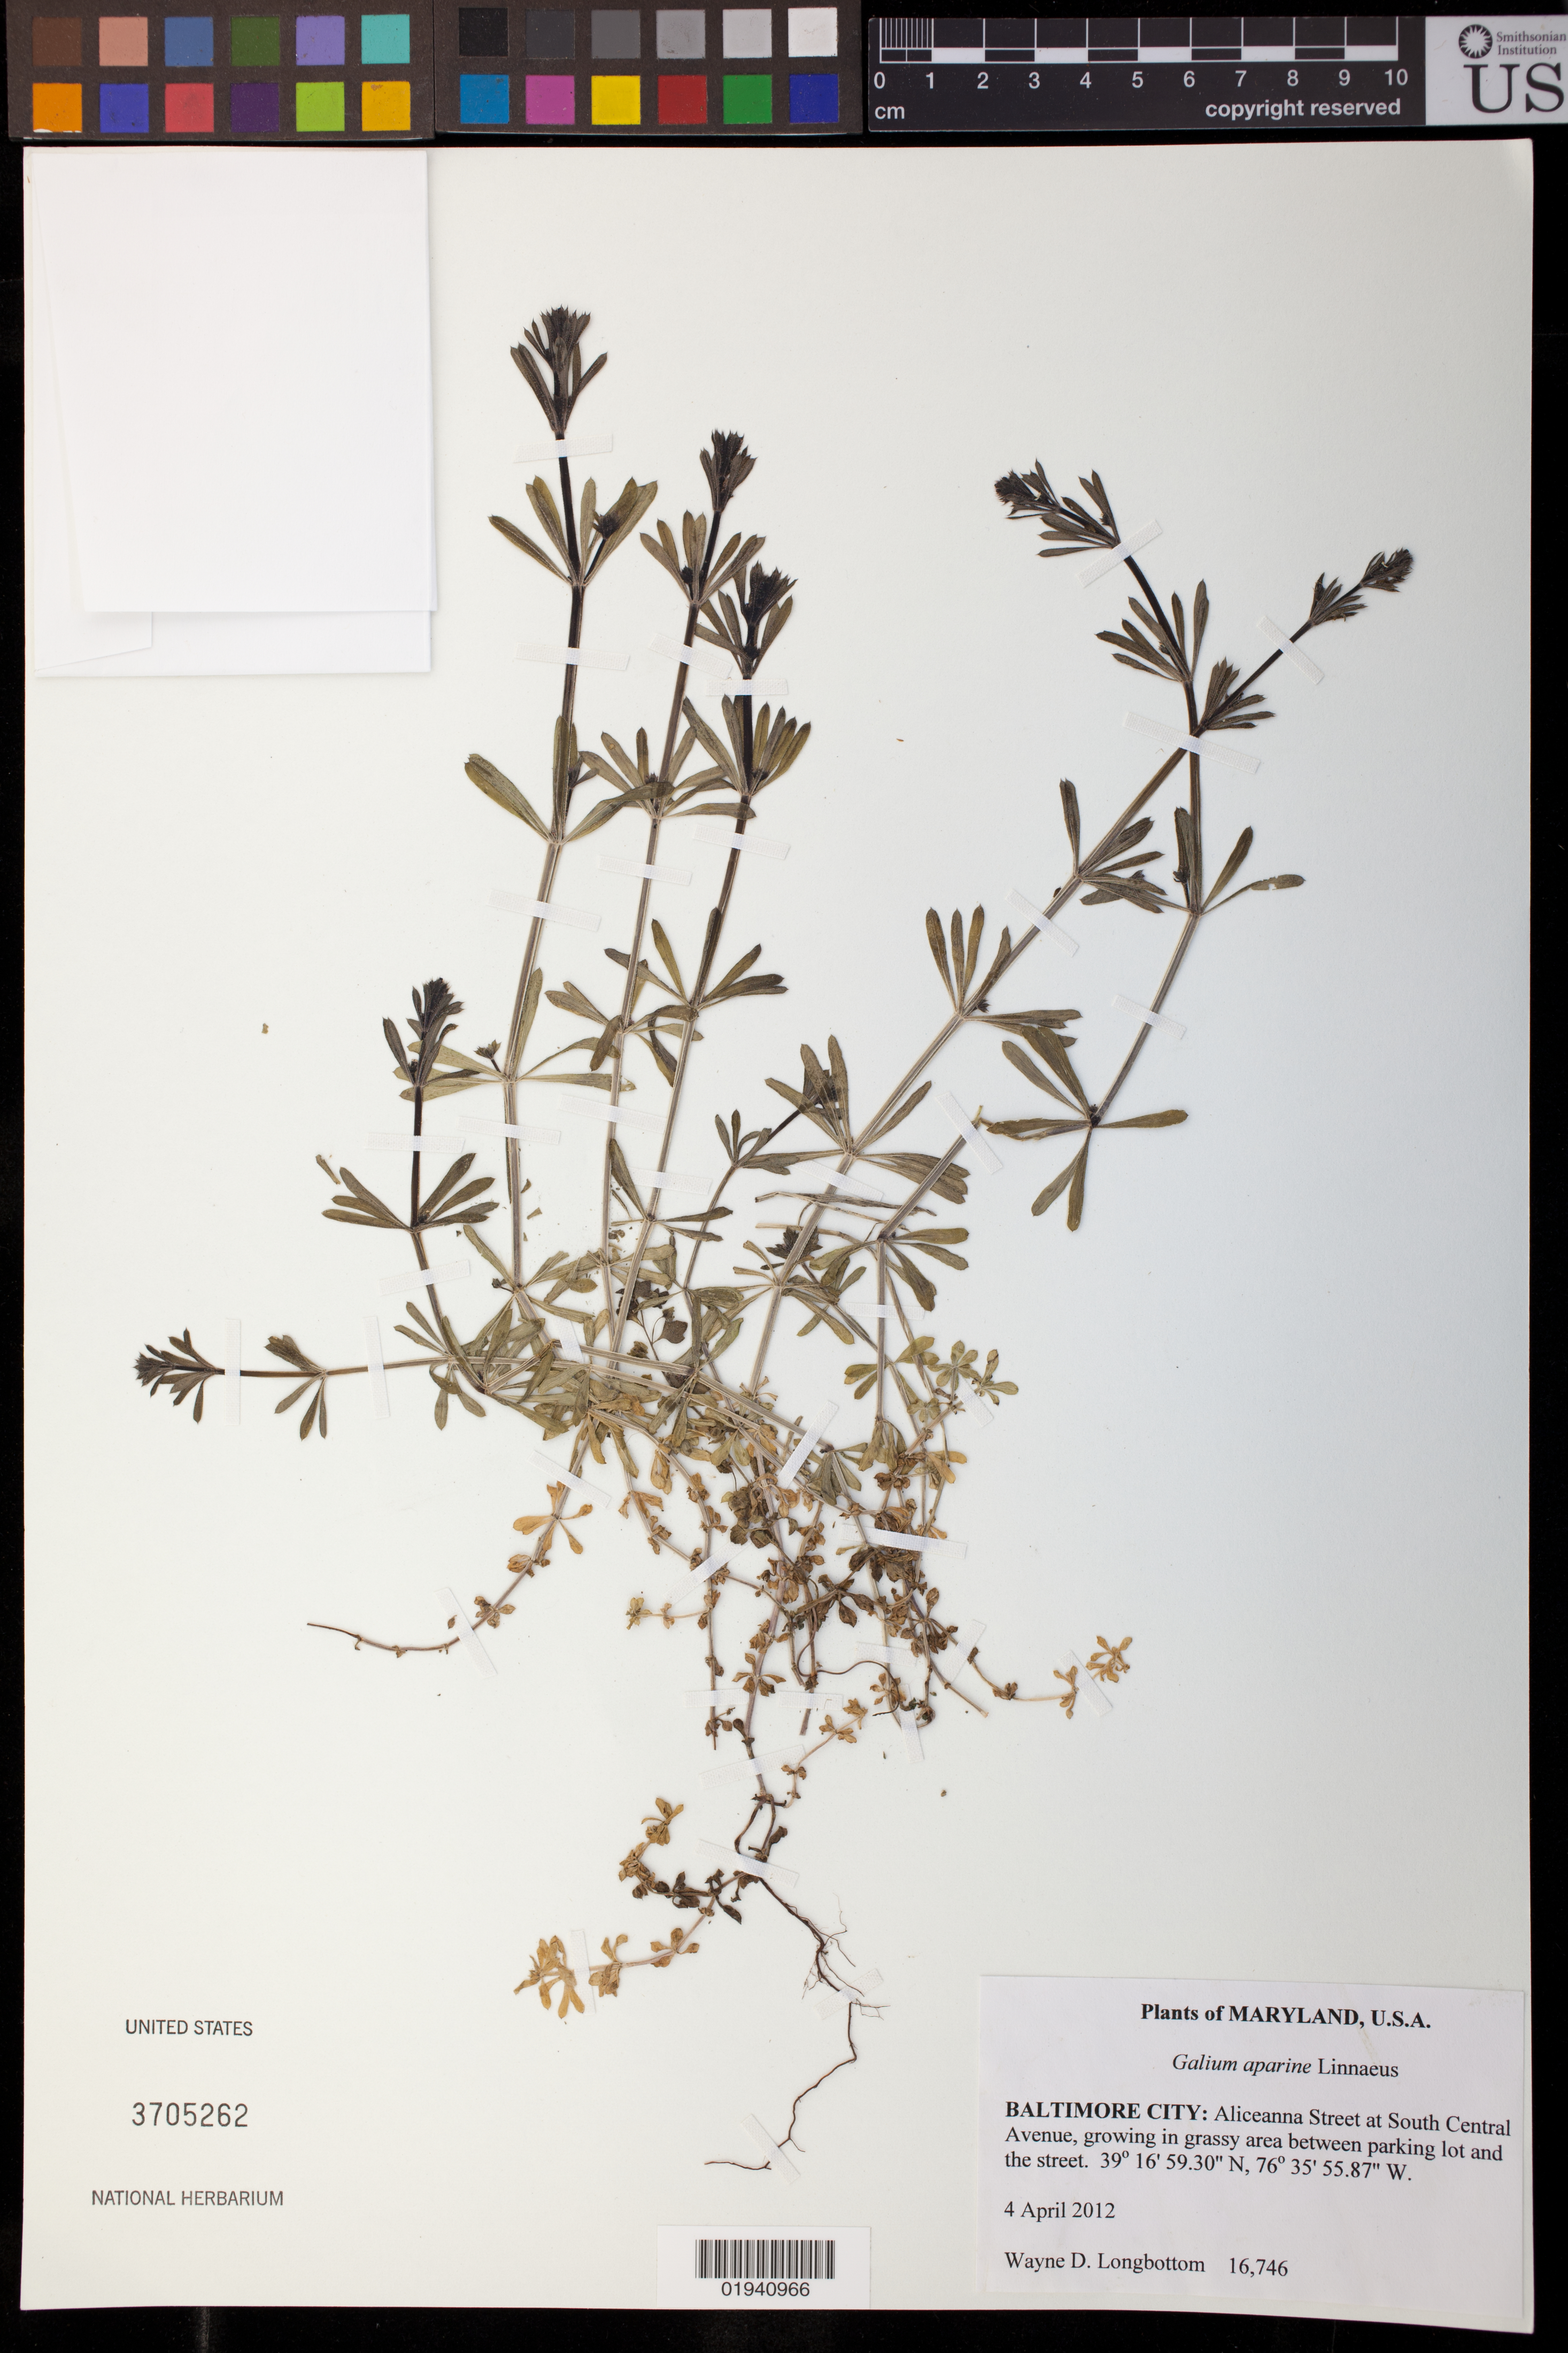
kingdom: Plantae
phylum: Tracheophyta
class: Magnoliopsida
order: Gentianales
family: Rubiaceae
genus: Galium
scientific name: Galium aparine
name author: L.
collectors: W. D. Longbottom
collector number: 16746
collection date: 2012-04-04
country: United States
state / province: Maryland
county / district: City of Baltimore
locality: Aliceanna Street at South Central Avenue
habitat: growing in grassy area between parking lot and the street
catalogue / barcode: US 3705262